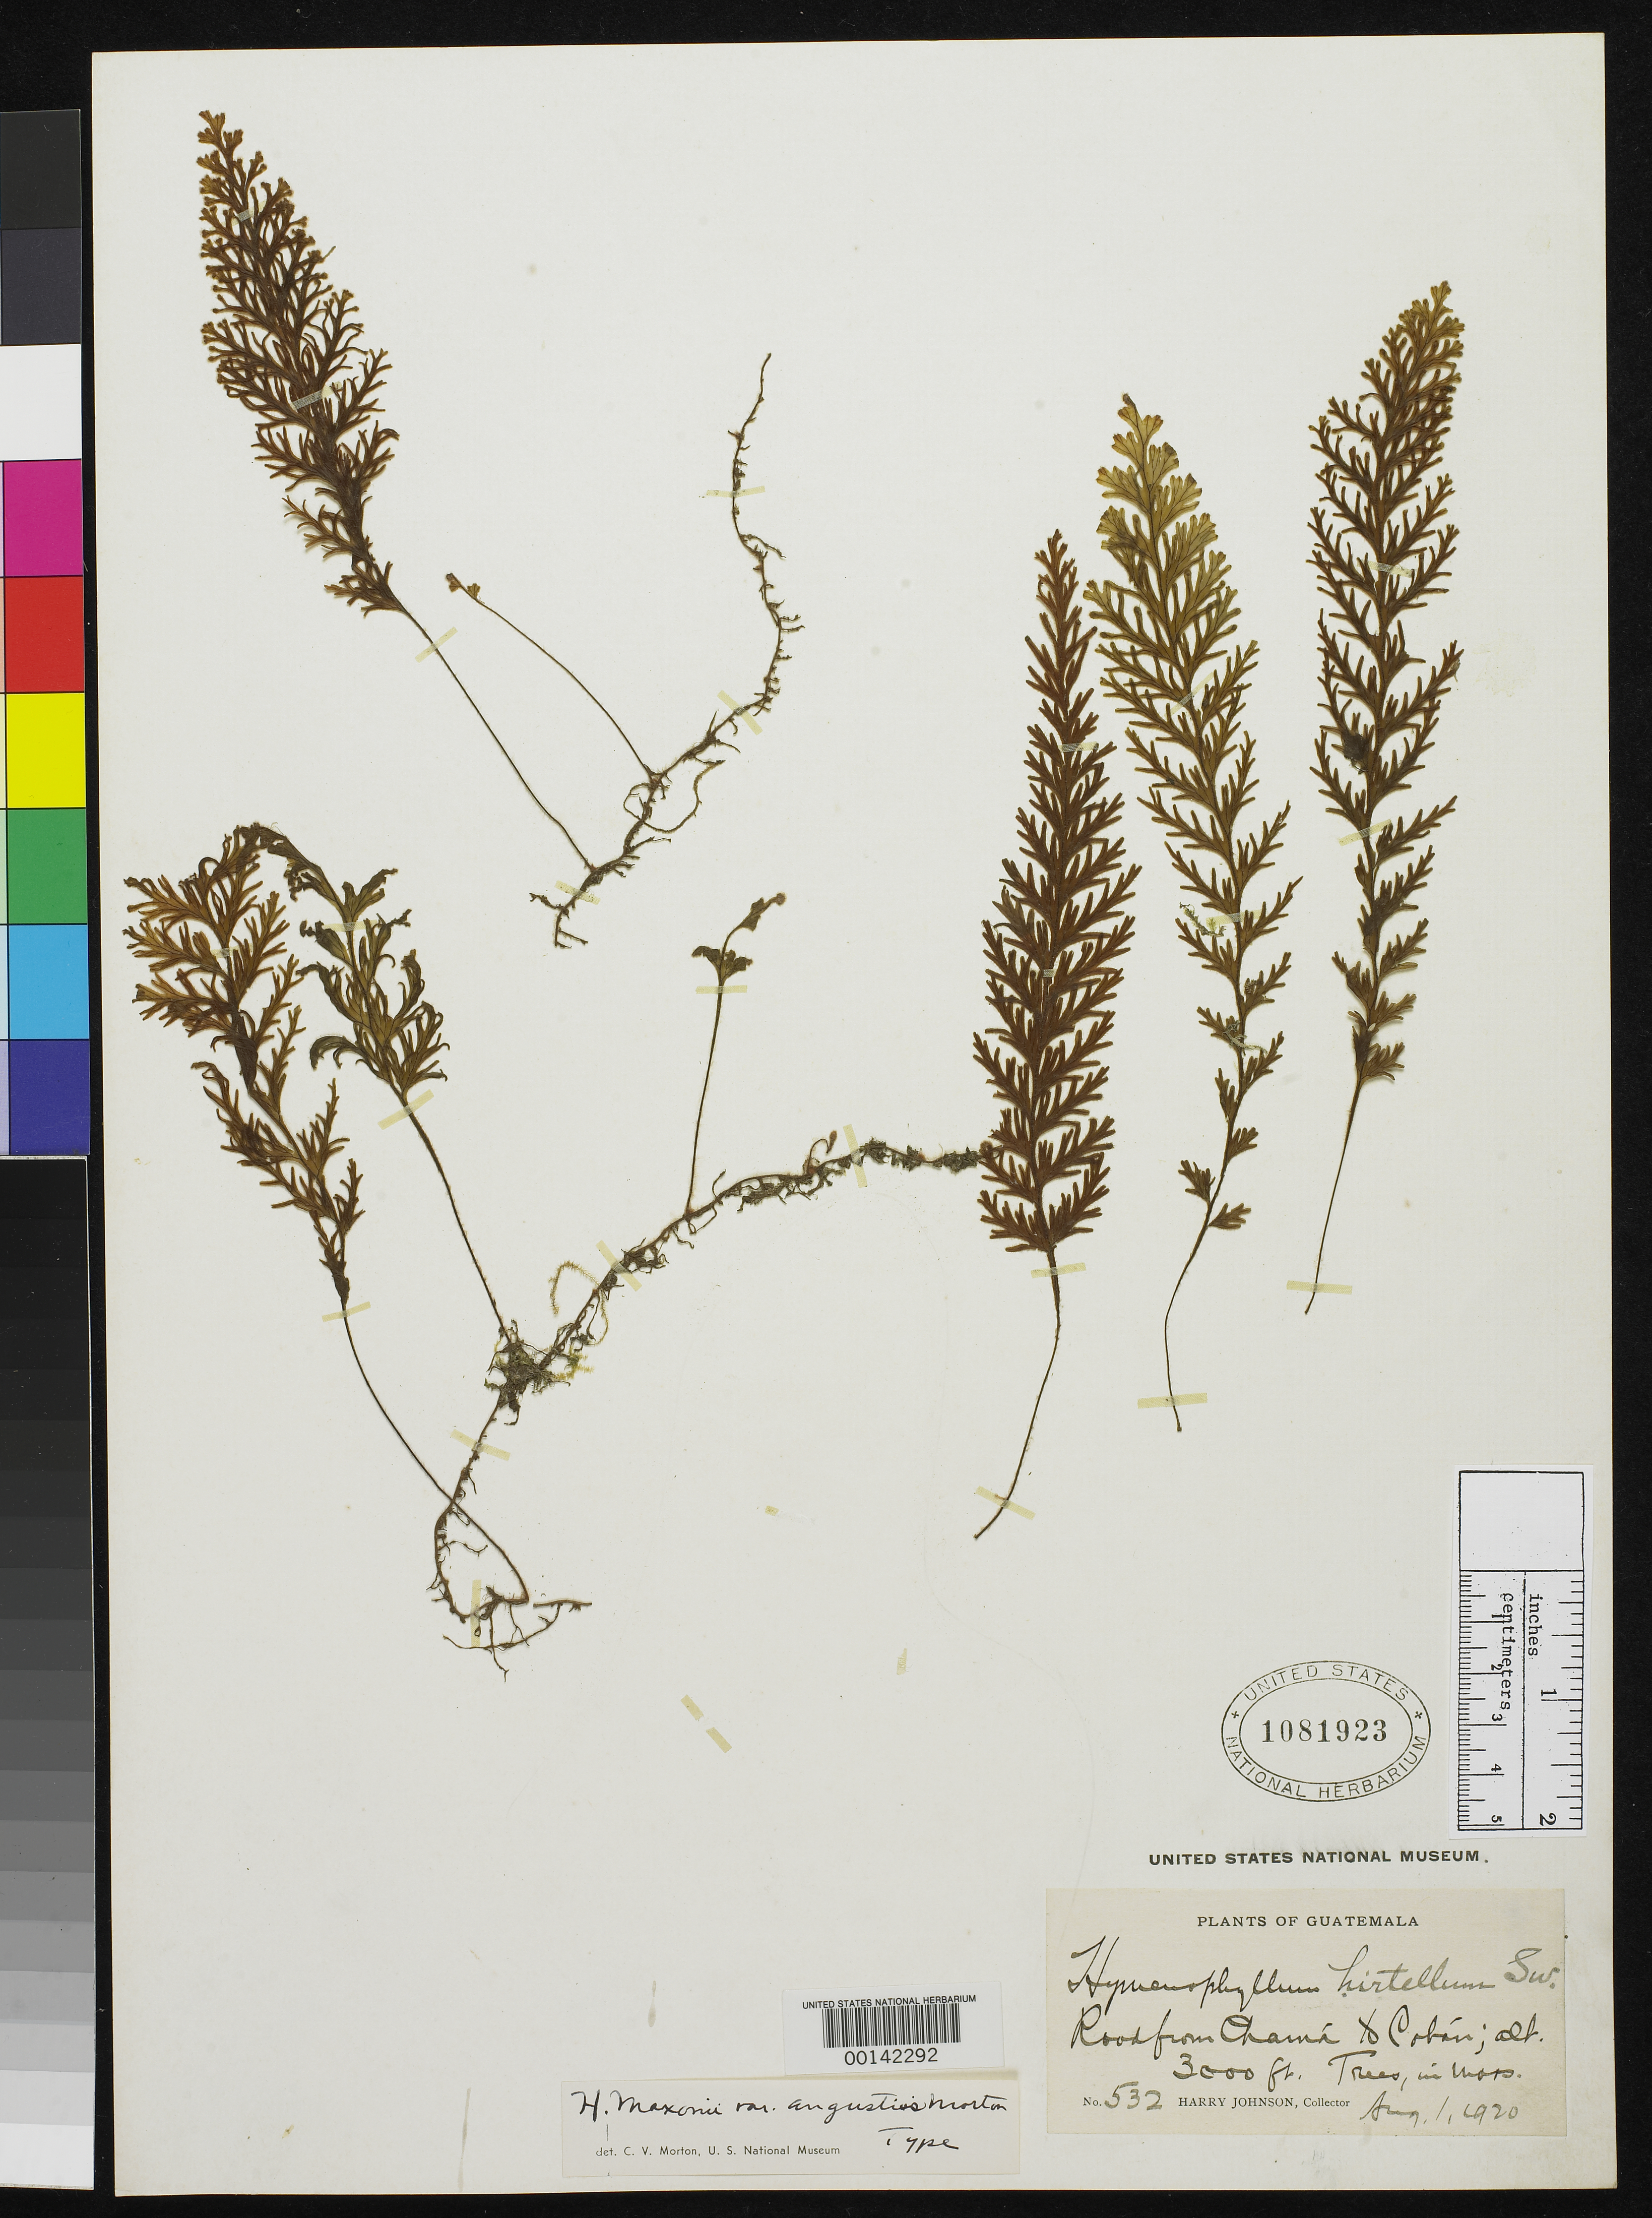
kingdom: Plantae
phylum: Tracheophyta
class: Polypodiopsida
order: Hymenophyllales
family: Hymenophyllaceae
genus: Hymenophyllum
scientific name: Hymenophyllum maxonii var. angustius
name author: C.V. Morton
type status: Holotype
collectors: H. Johnson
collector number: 532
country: Guatemala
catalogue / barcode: US 1081923